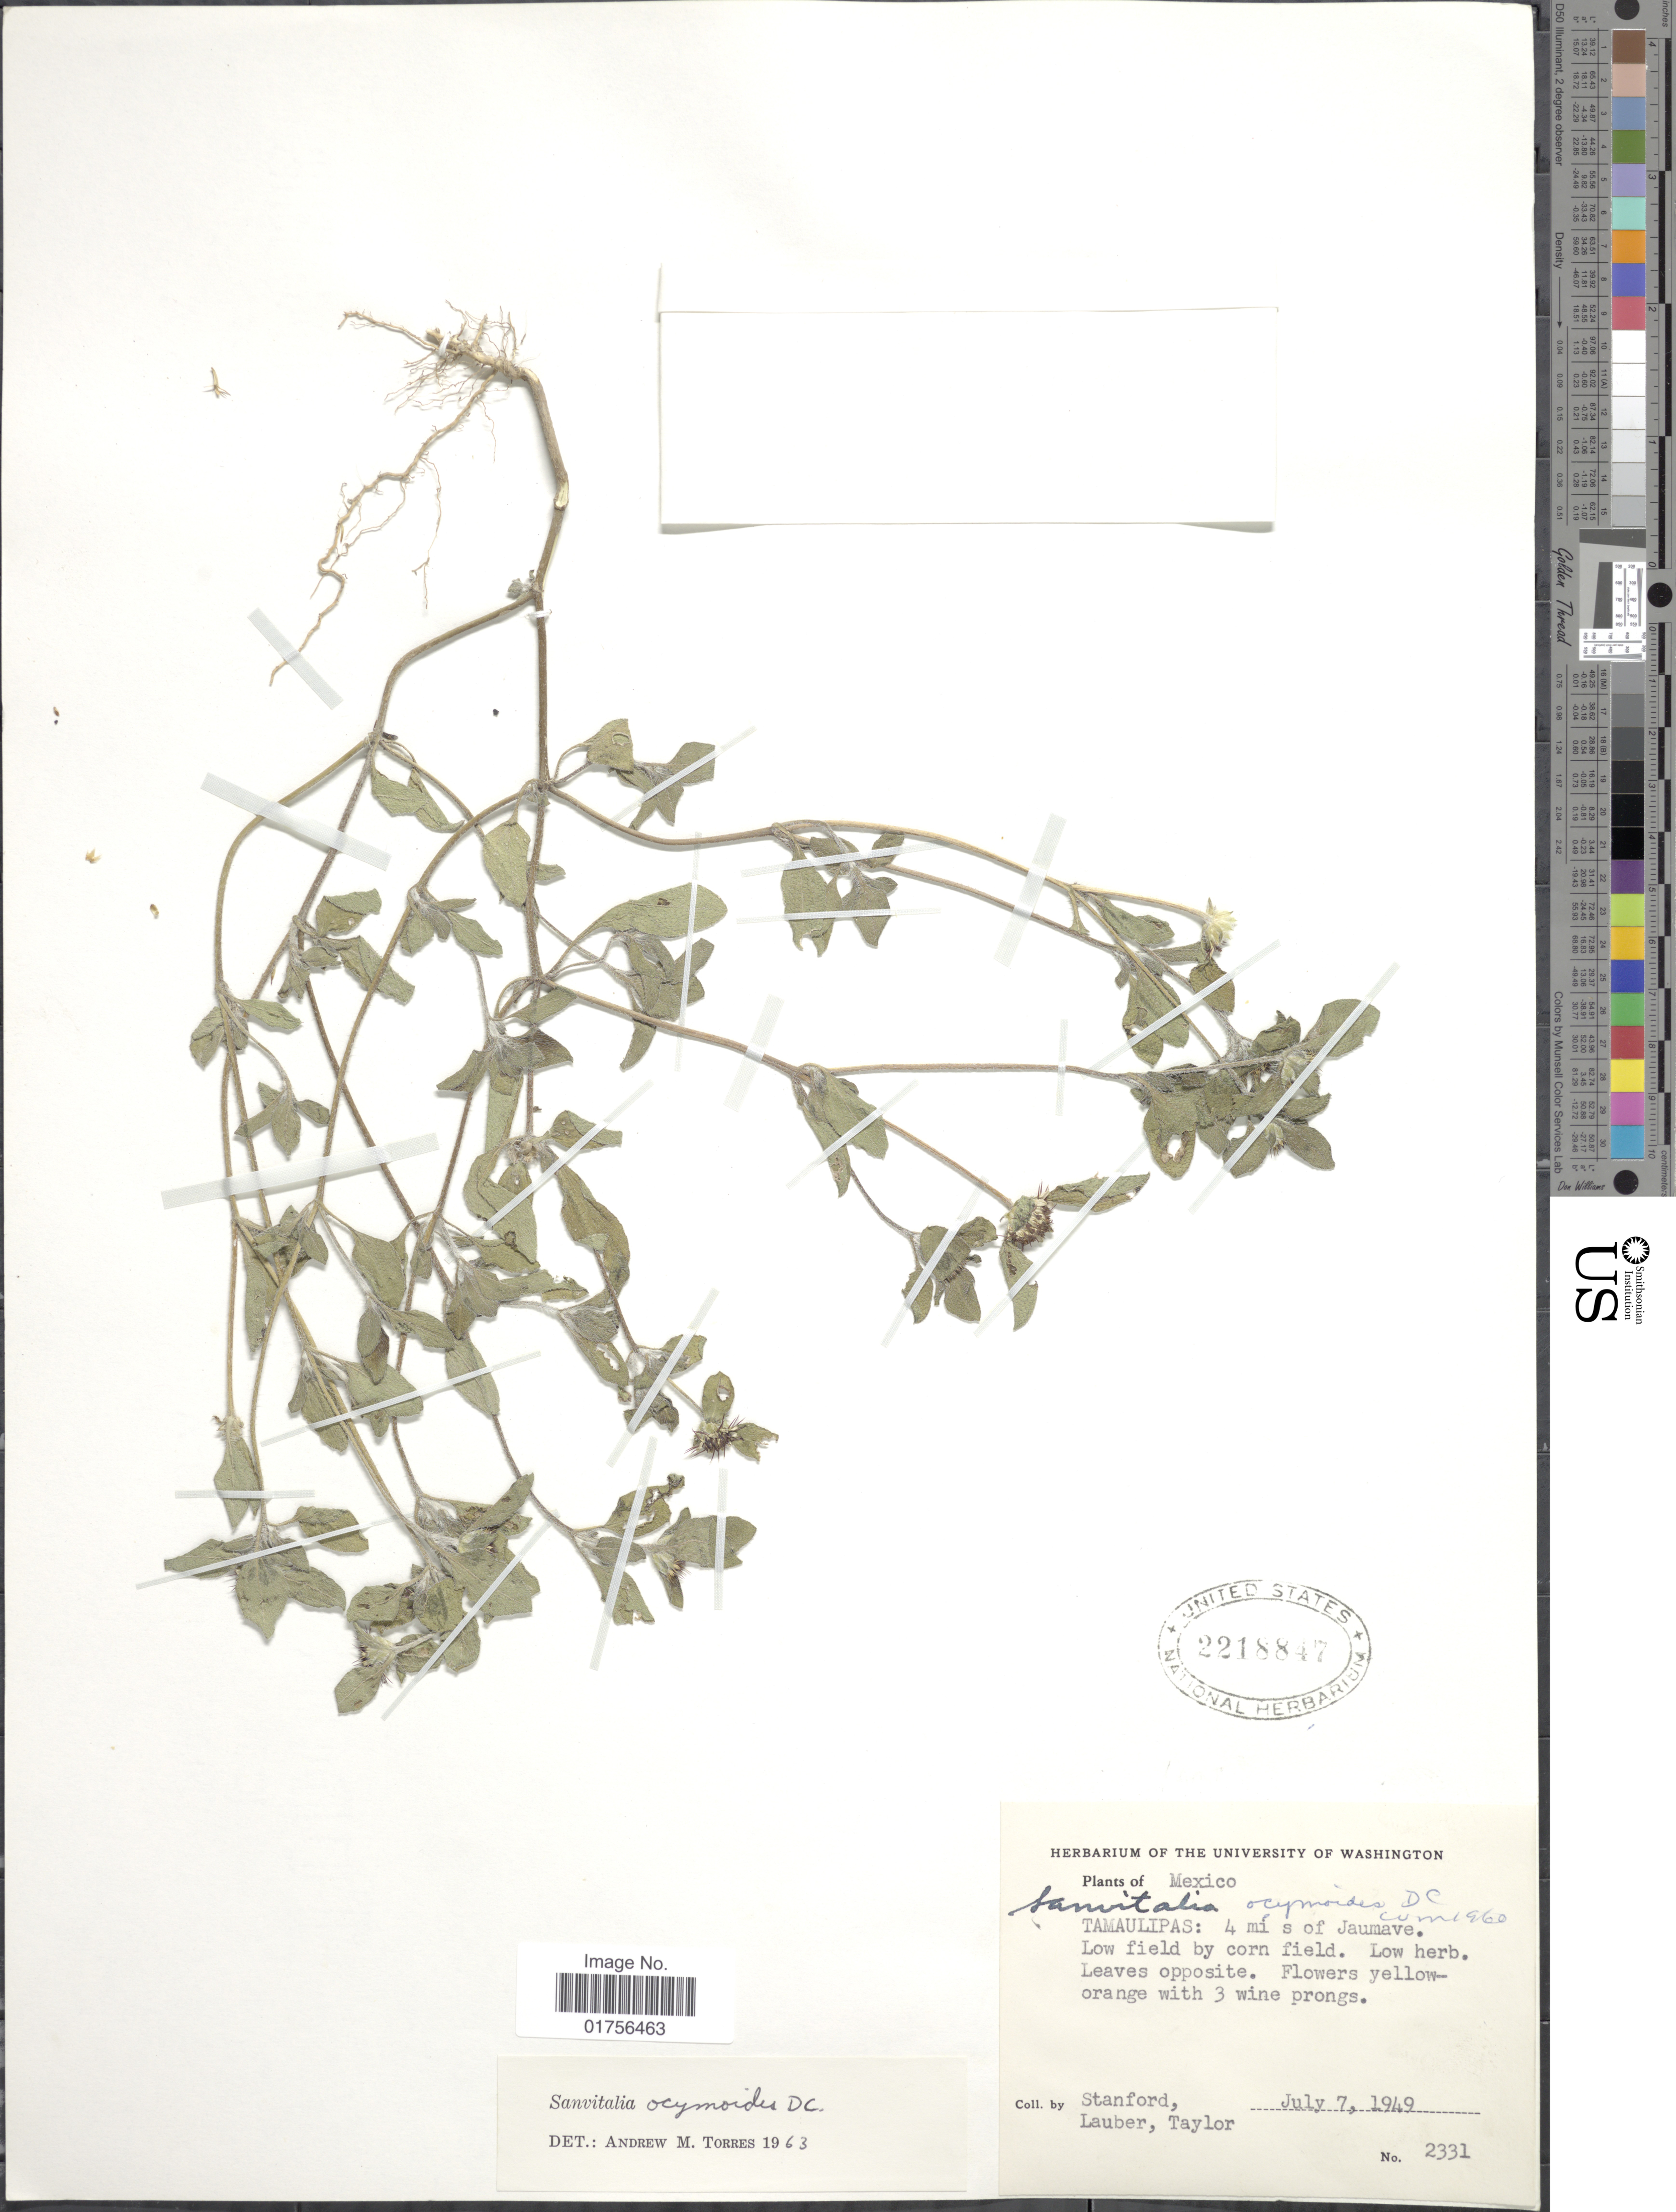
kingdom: Plantae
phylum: Tracheophyta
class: Magnoliopsida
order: Asterales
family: Asteraceae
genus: Sanvitalia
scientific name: Sanvitalia ocymoides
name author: DC.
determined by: Skibicki, Samuel V.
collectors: Standford, Lauber, -- & -- Taylor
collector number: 2331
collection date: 1949-07-07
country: Mexico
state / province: Tamaulipas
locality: Tamaulipas: 4 mi s of Jaumave, Low field by corn field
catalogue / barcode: US 2218847